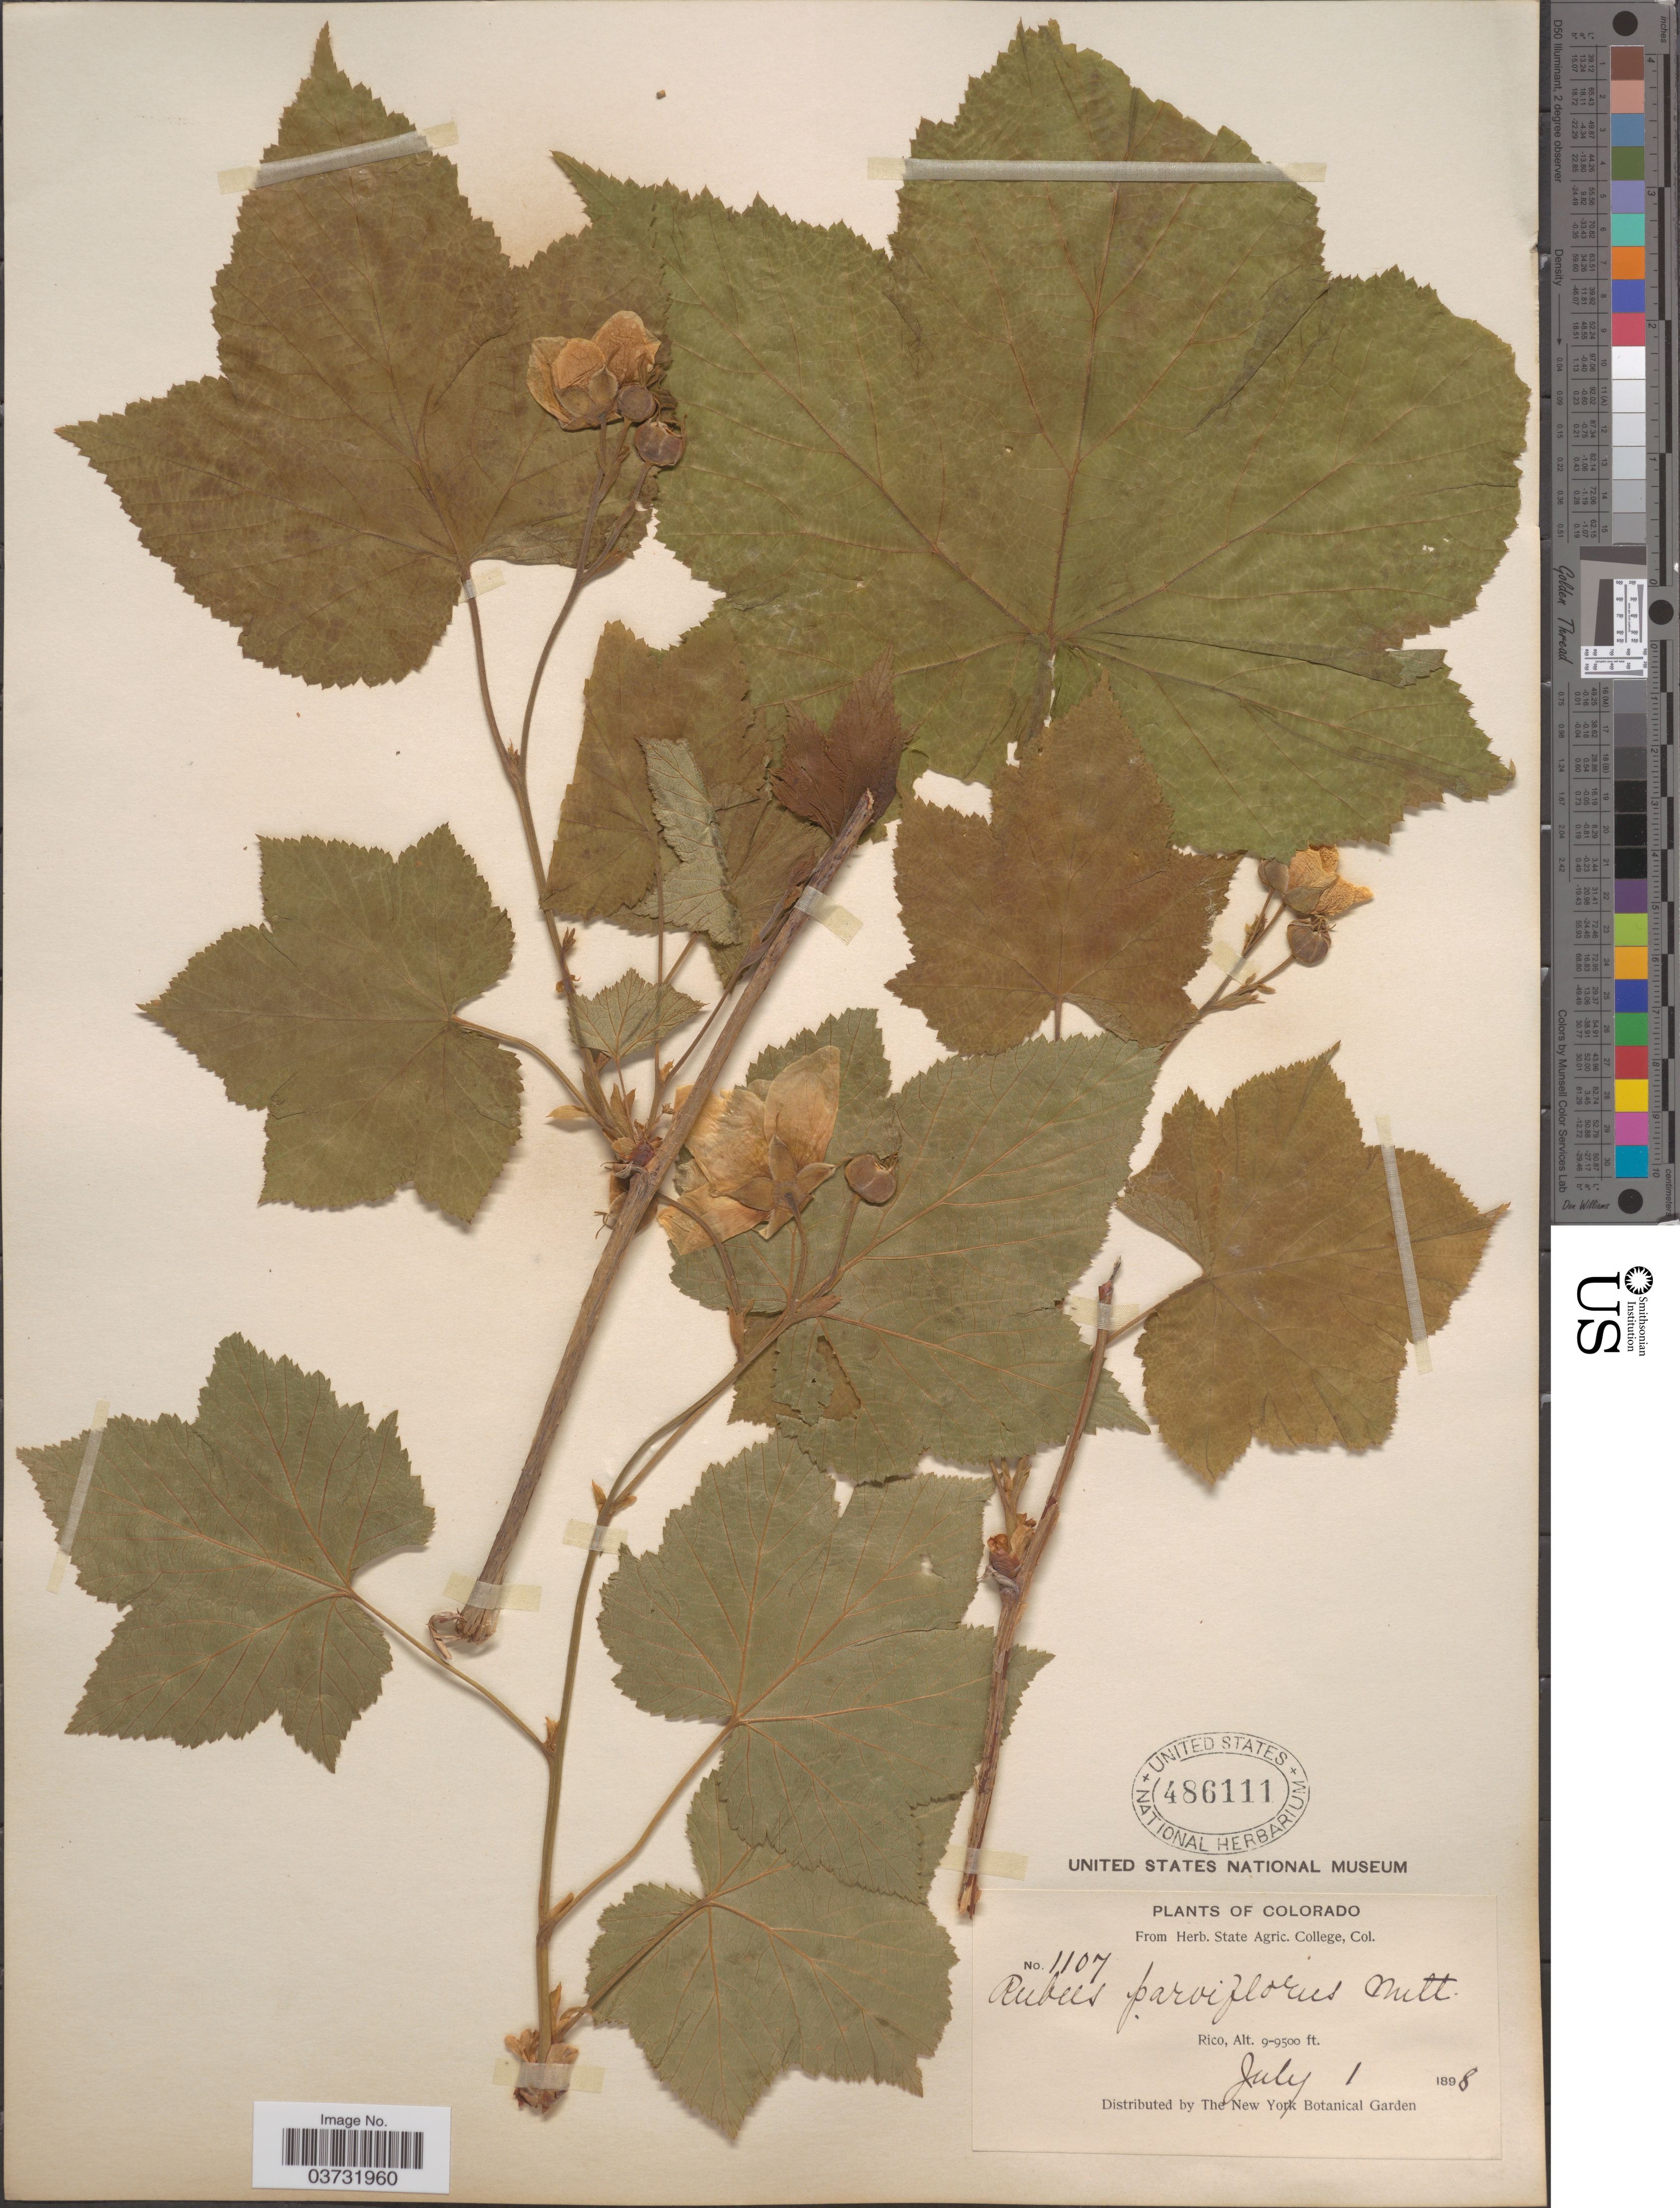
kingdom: Plantae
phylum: Tracheophyta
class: Magnoliopsida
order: Rosales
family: Rosaceae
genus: Rubus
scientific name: Rubus parviflorus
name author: Nutt.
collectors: ex herb. State Agric. College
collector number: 1107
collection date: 1898-07-01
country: United States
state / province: Colorado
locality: Rico.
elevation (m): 2743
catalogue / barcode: US 486111